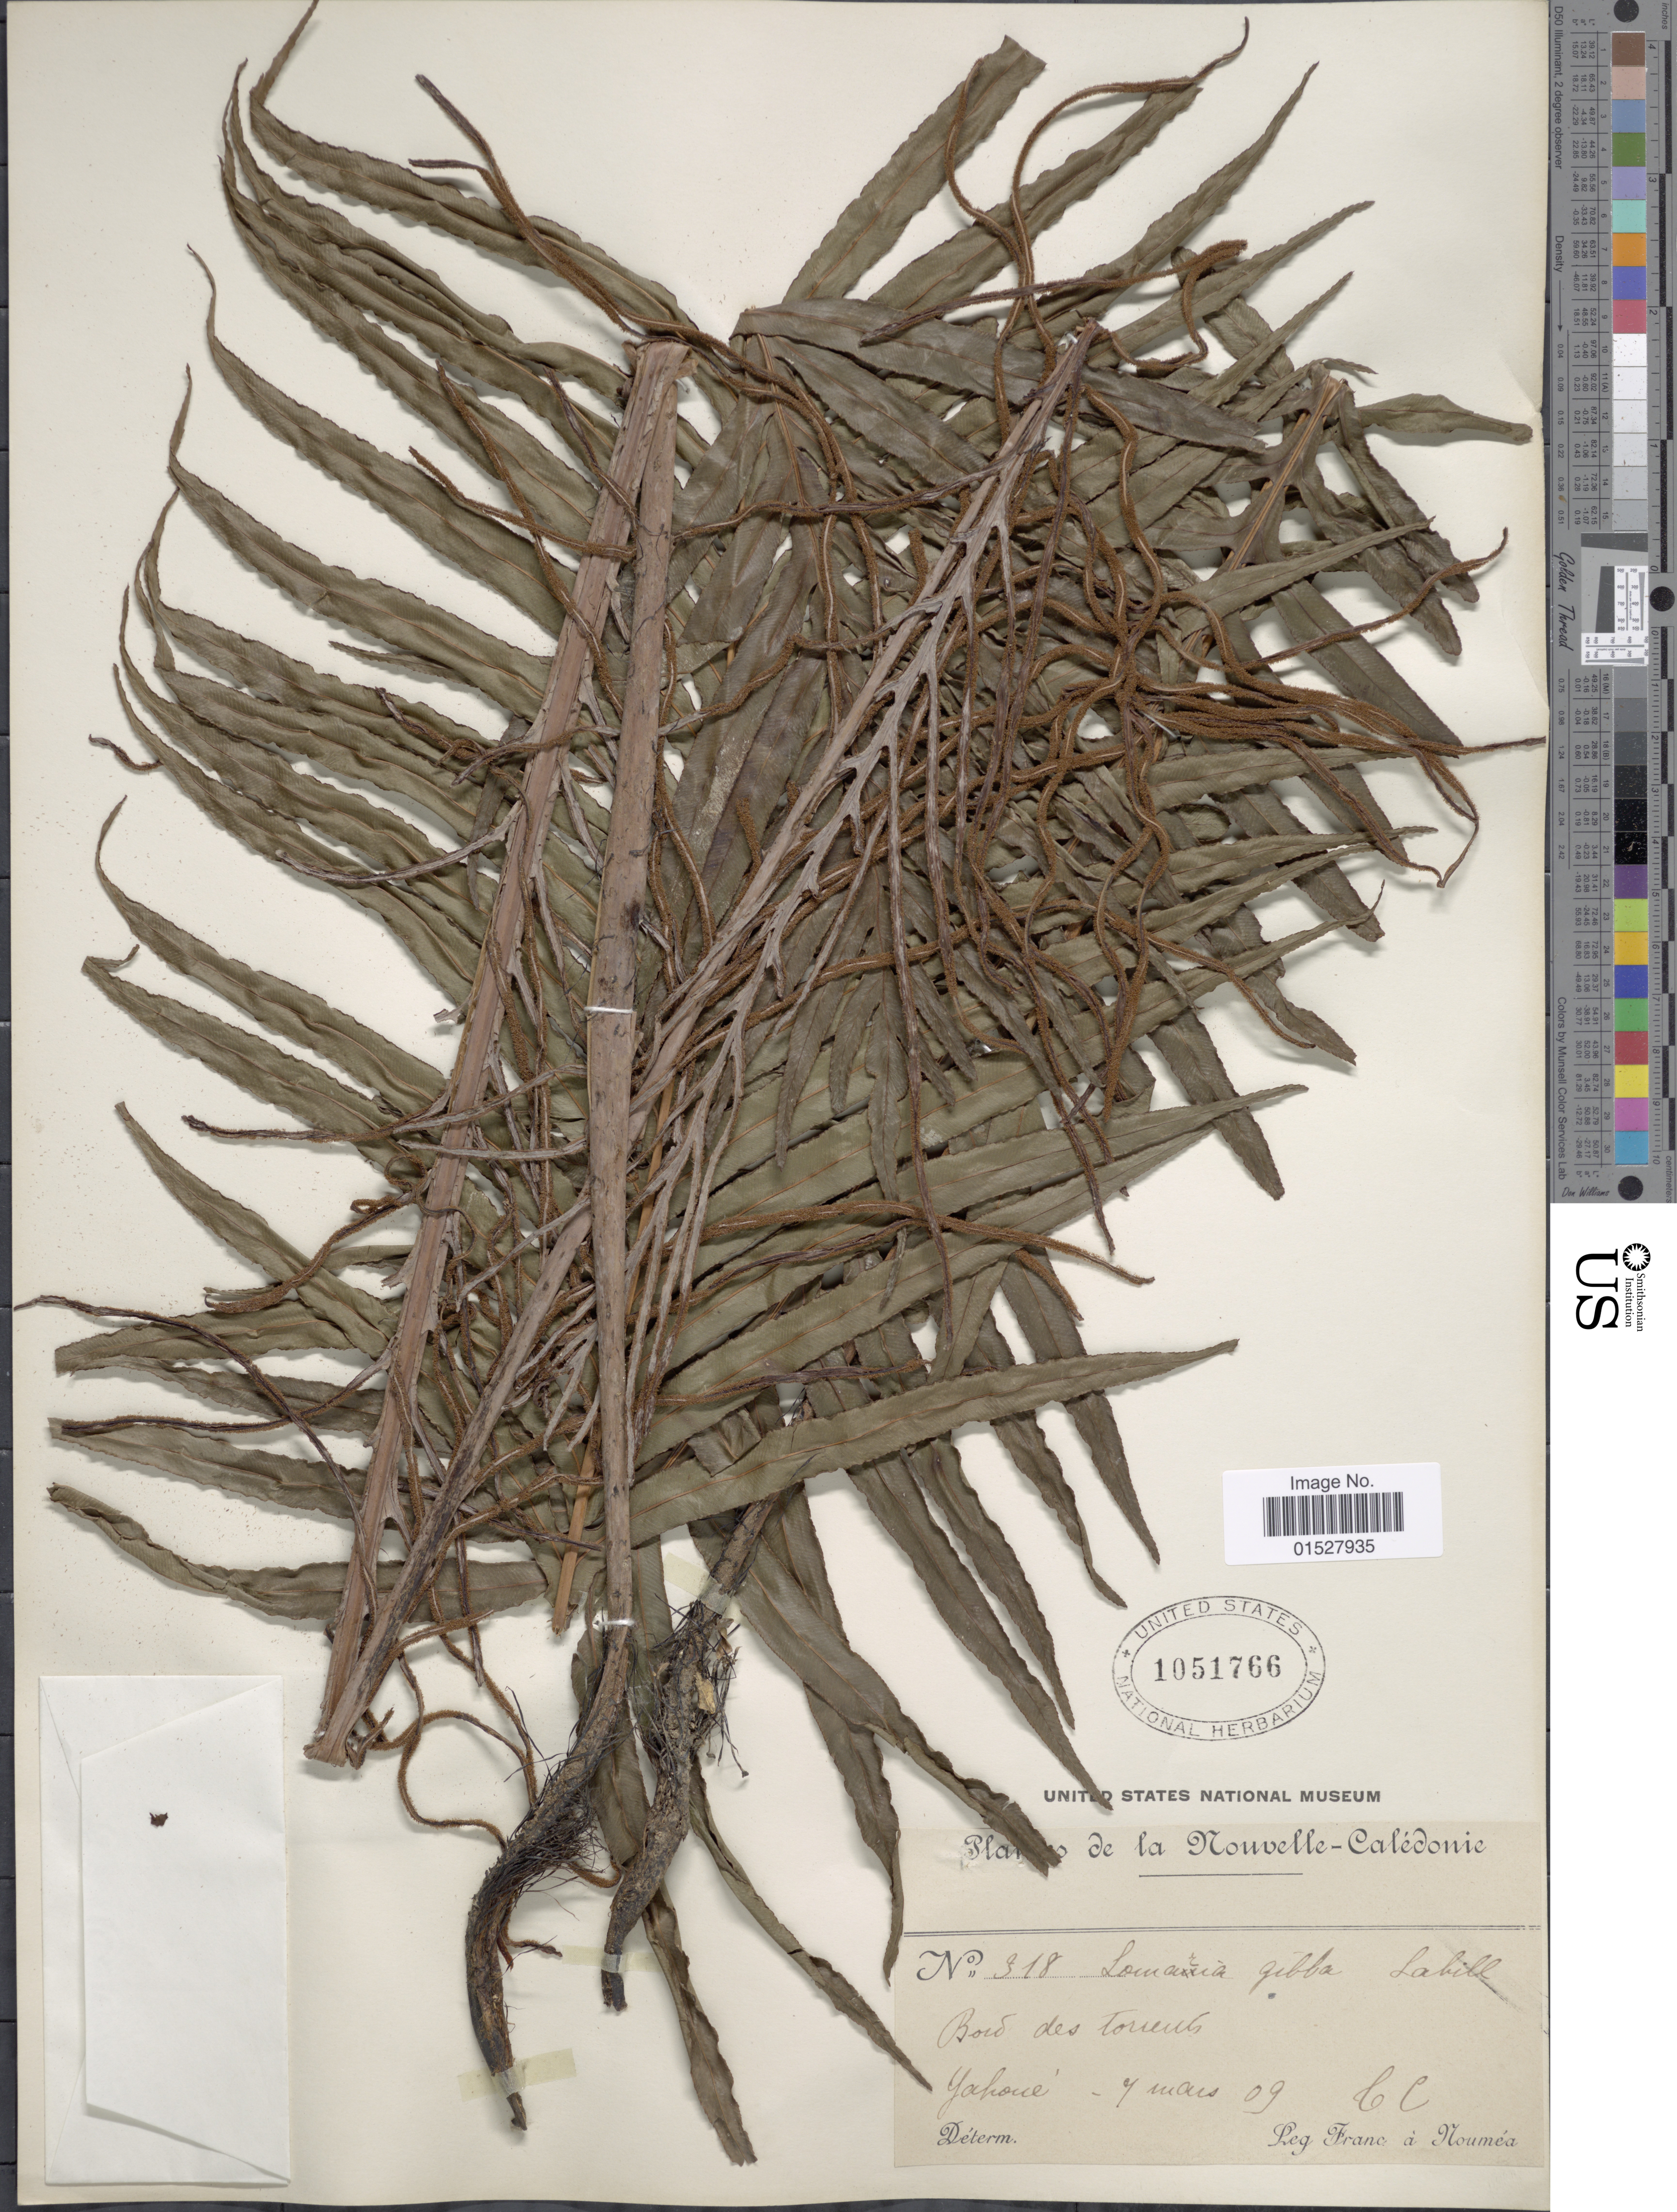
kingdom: Plantae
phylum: Tracheophyta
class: Polypodiopsida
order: Polypodiales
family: Blechnaceae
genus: Blechnum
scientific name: Blechnum gibbum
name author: (Labill.) Mett.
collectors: Franc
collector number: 318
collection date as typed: Transcribed d/m/y: 7/3/9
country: New Caledonia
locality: Bord des torrents, Yaoué.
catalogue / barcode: US 1051766